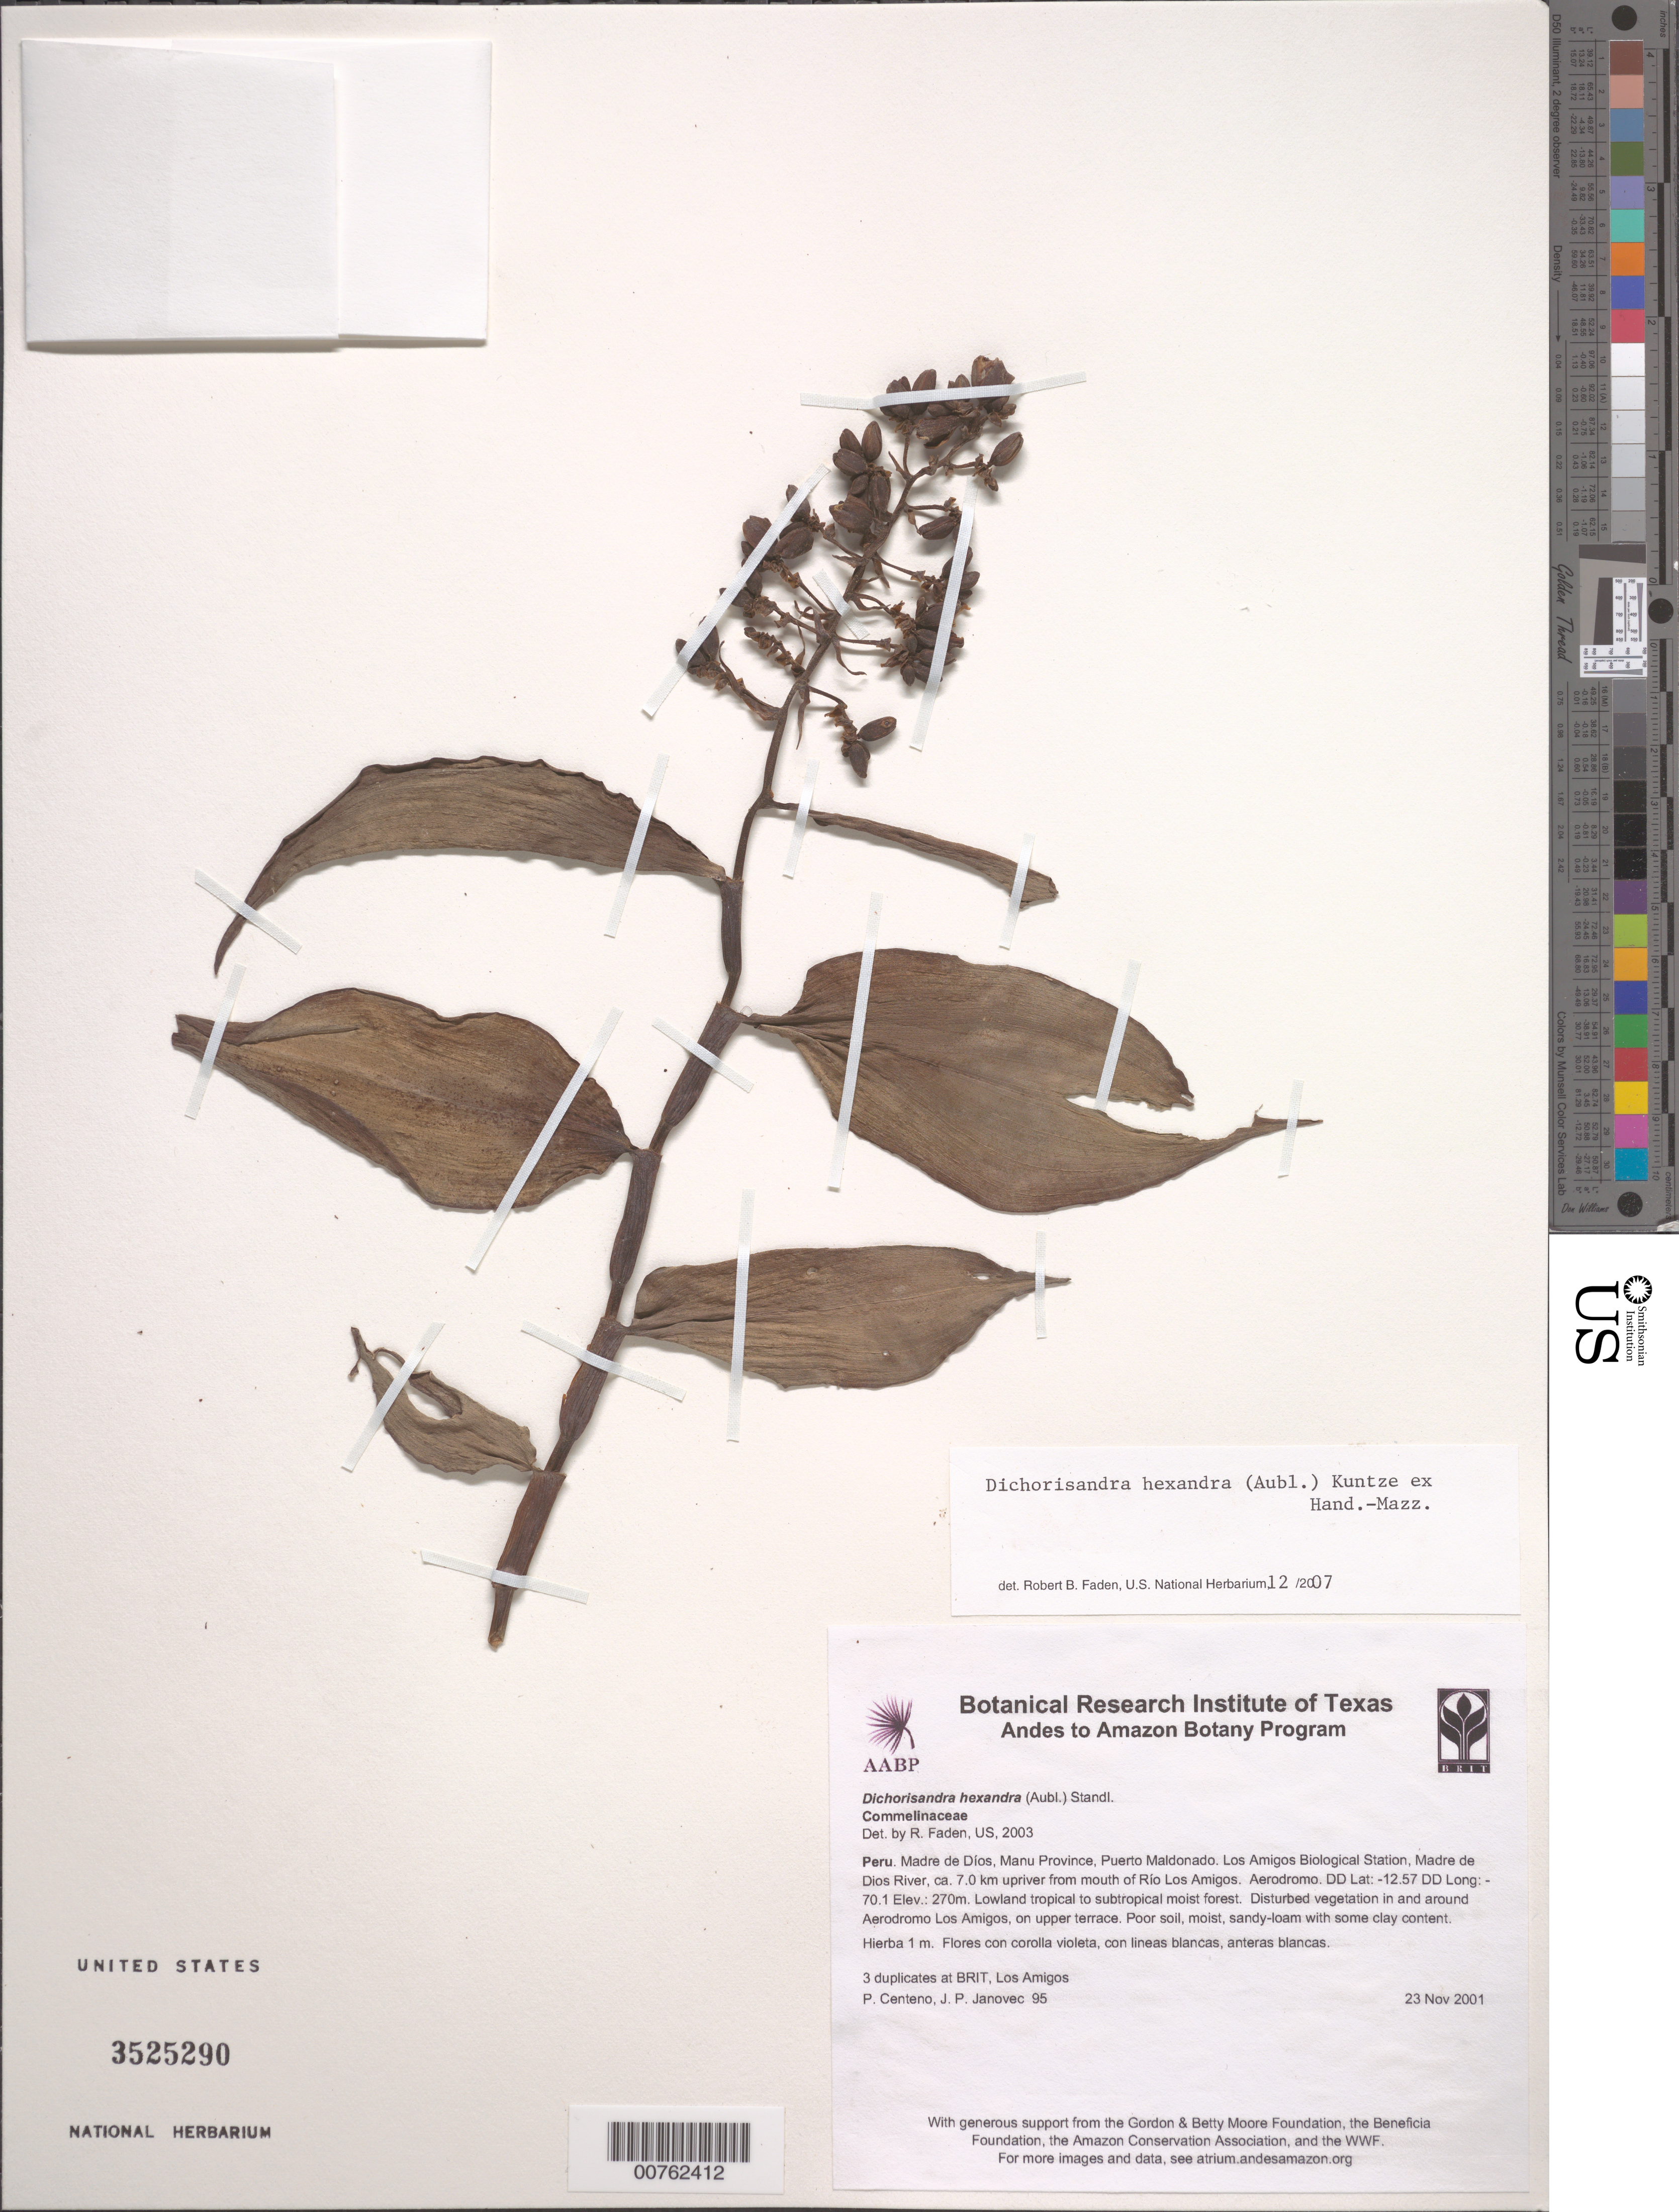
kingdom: Plantae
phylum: Tracheophyta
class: Liliopsida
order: Commelinales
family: Commelinaceae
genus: Dichorisandra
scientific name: Dichorisandra hexandra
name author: (Aubl.) Standl.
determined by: Faden, Robert B., (US), Smithsonian Institution - National Museum of Natural History (UNITED STATES)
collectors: P. Centeno & J. P. Janovec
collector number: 95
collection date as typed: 23 Nov 2001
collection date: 2001-11-23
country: Peru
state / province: Madre de Dios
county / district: Manú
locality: Los Amigos Biological Station, Madre de Dios River, ca. 7.0 km upriver from mouth of Rio Los Amigos.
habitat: Lowland tropical to subtropical moist forest. Disturbed vegetation in and around Aerodromo Los Amiogon, on upper terrace. Poor soil, moist, sandy-loam with some clay content.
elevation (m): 270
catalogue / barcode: US 3525290